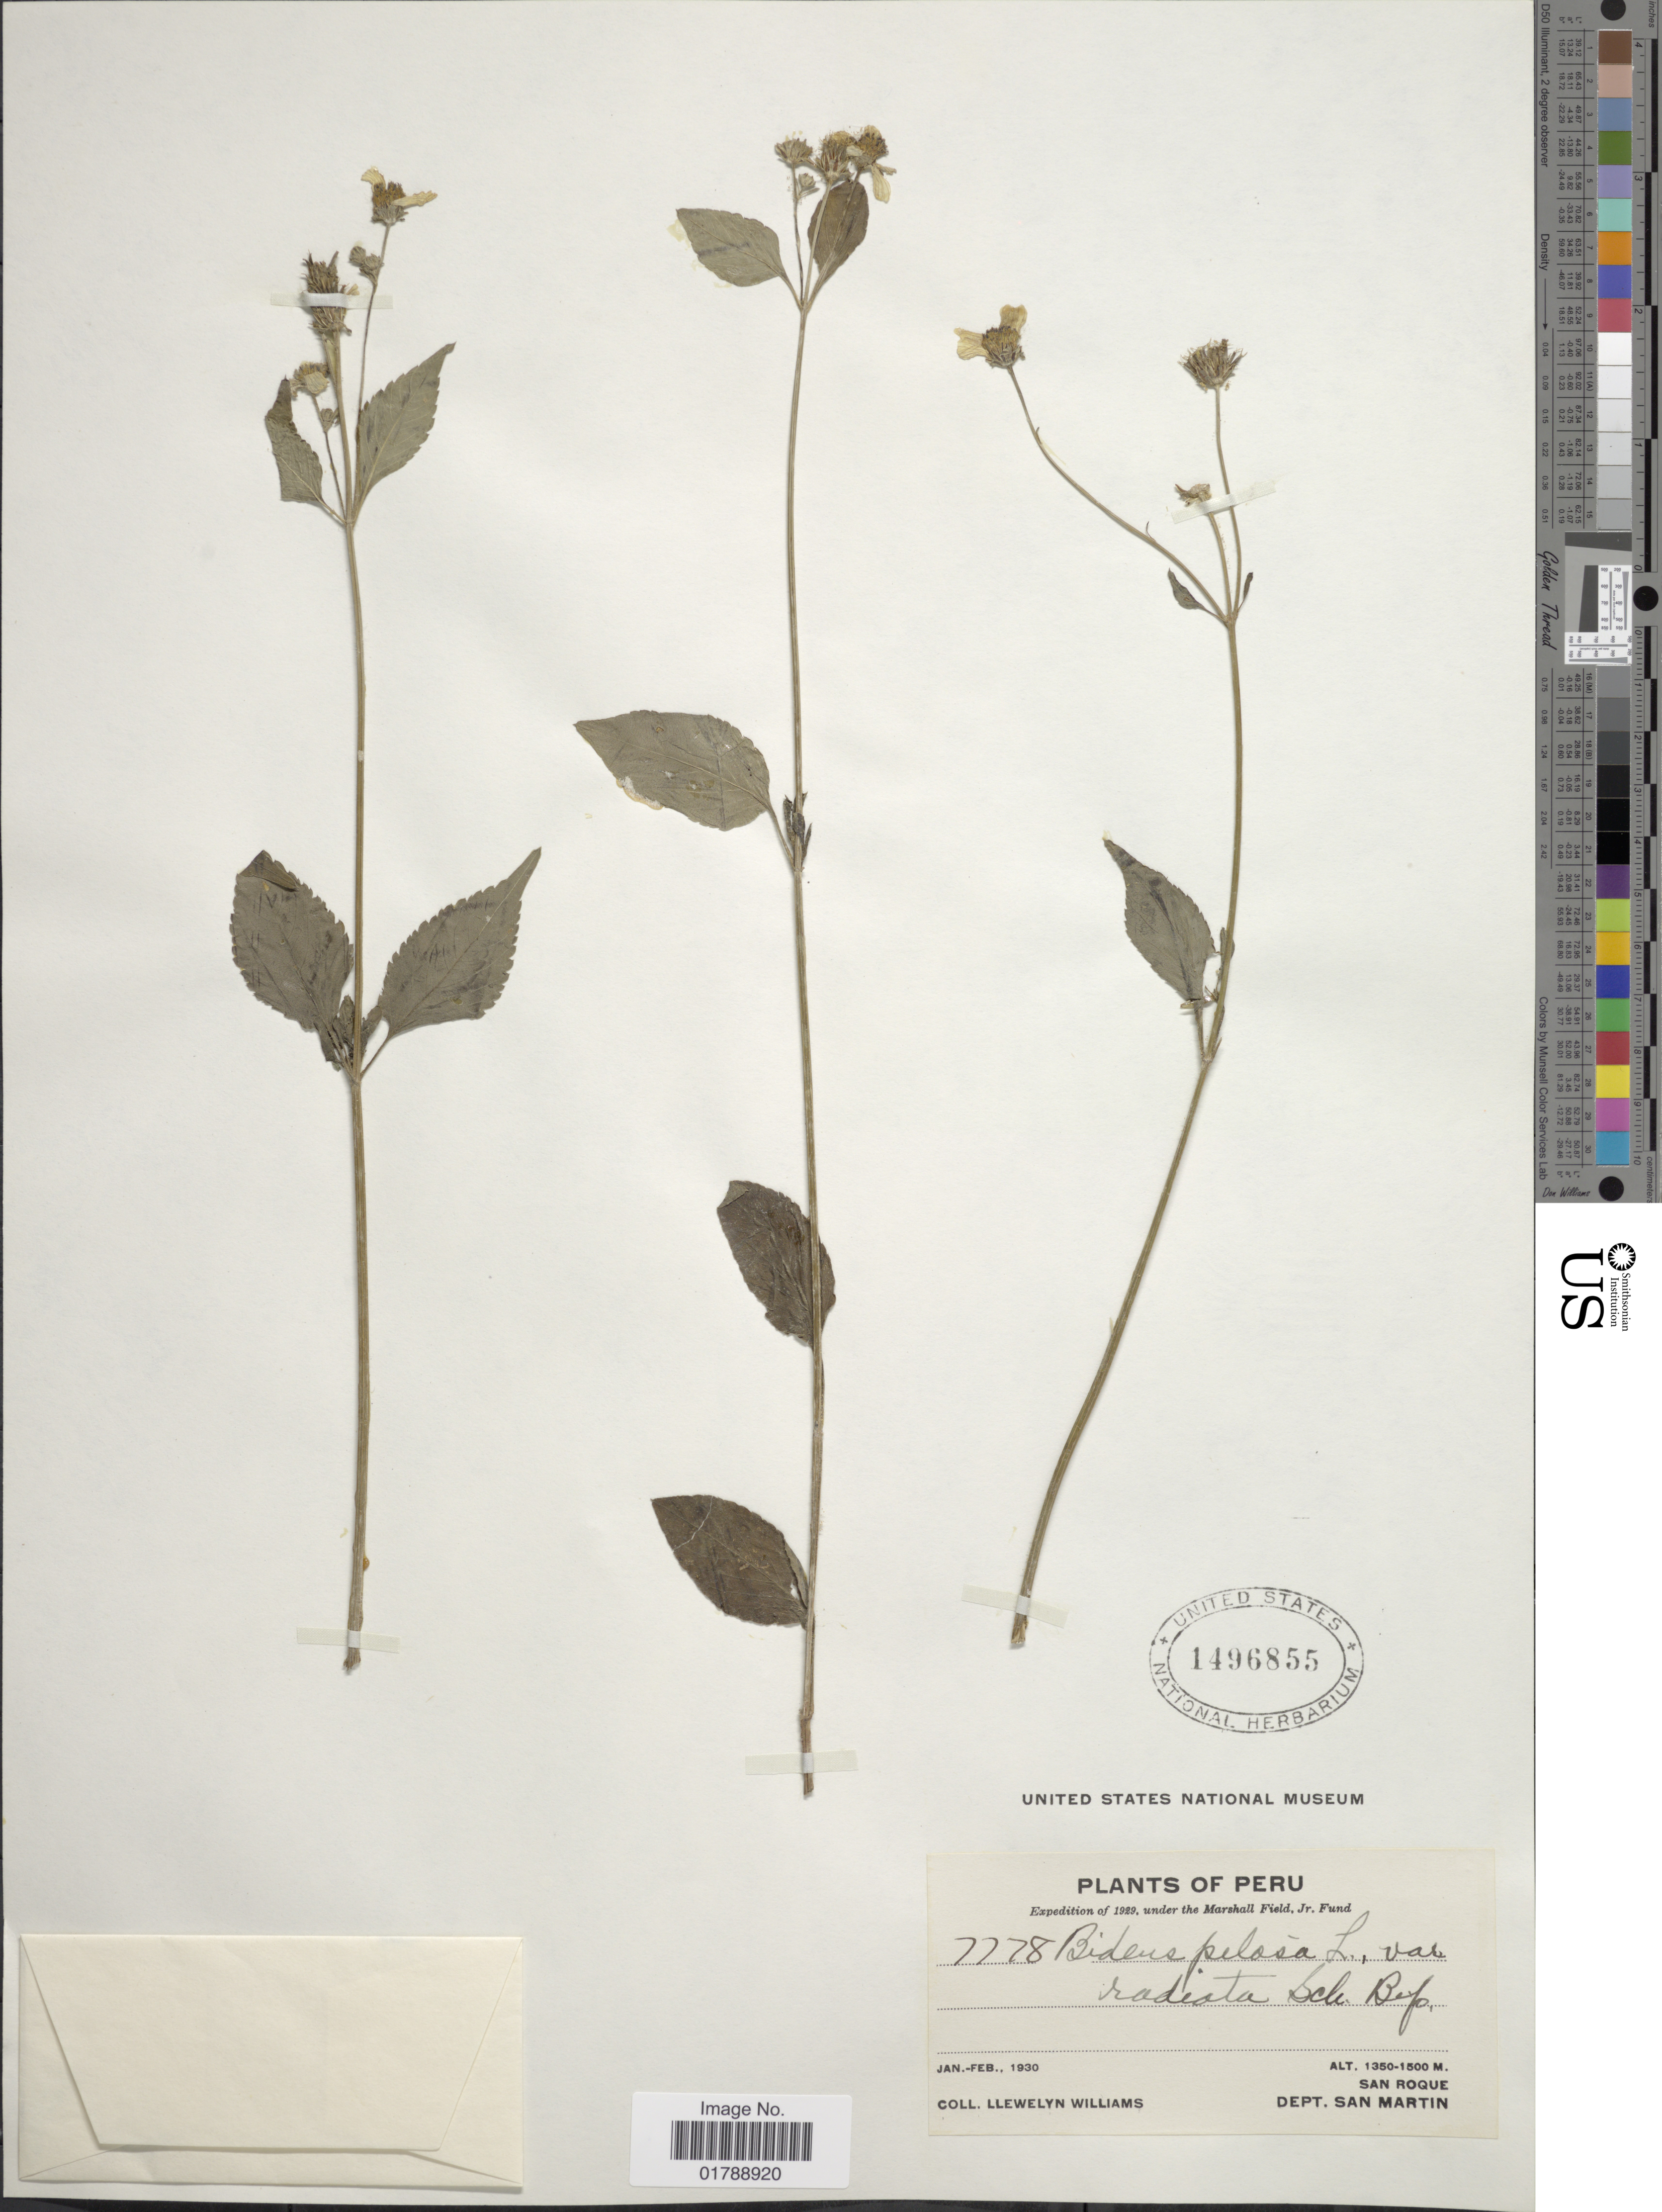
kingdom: Plantae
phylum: Tracheophyta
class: Magnoliopsida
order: Asterales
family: Asteraceae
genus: Bidens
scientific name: Bidens pilosa var. radiata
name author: (Sch. Bip.) J.A. Schmidt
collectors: Ll. Williams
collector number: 7778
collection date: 1930-01/1930-02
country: Peru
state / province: San Martín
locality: San Roque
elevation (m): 1350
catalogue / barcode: US 1496855